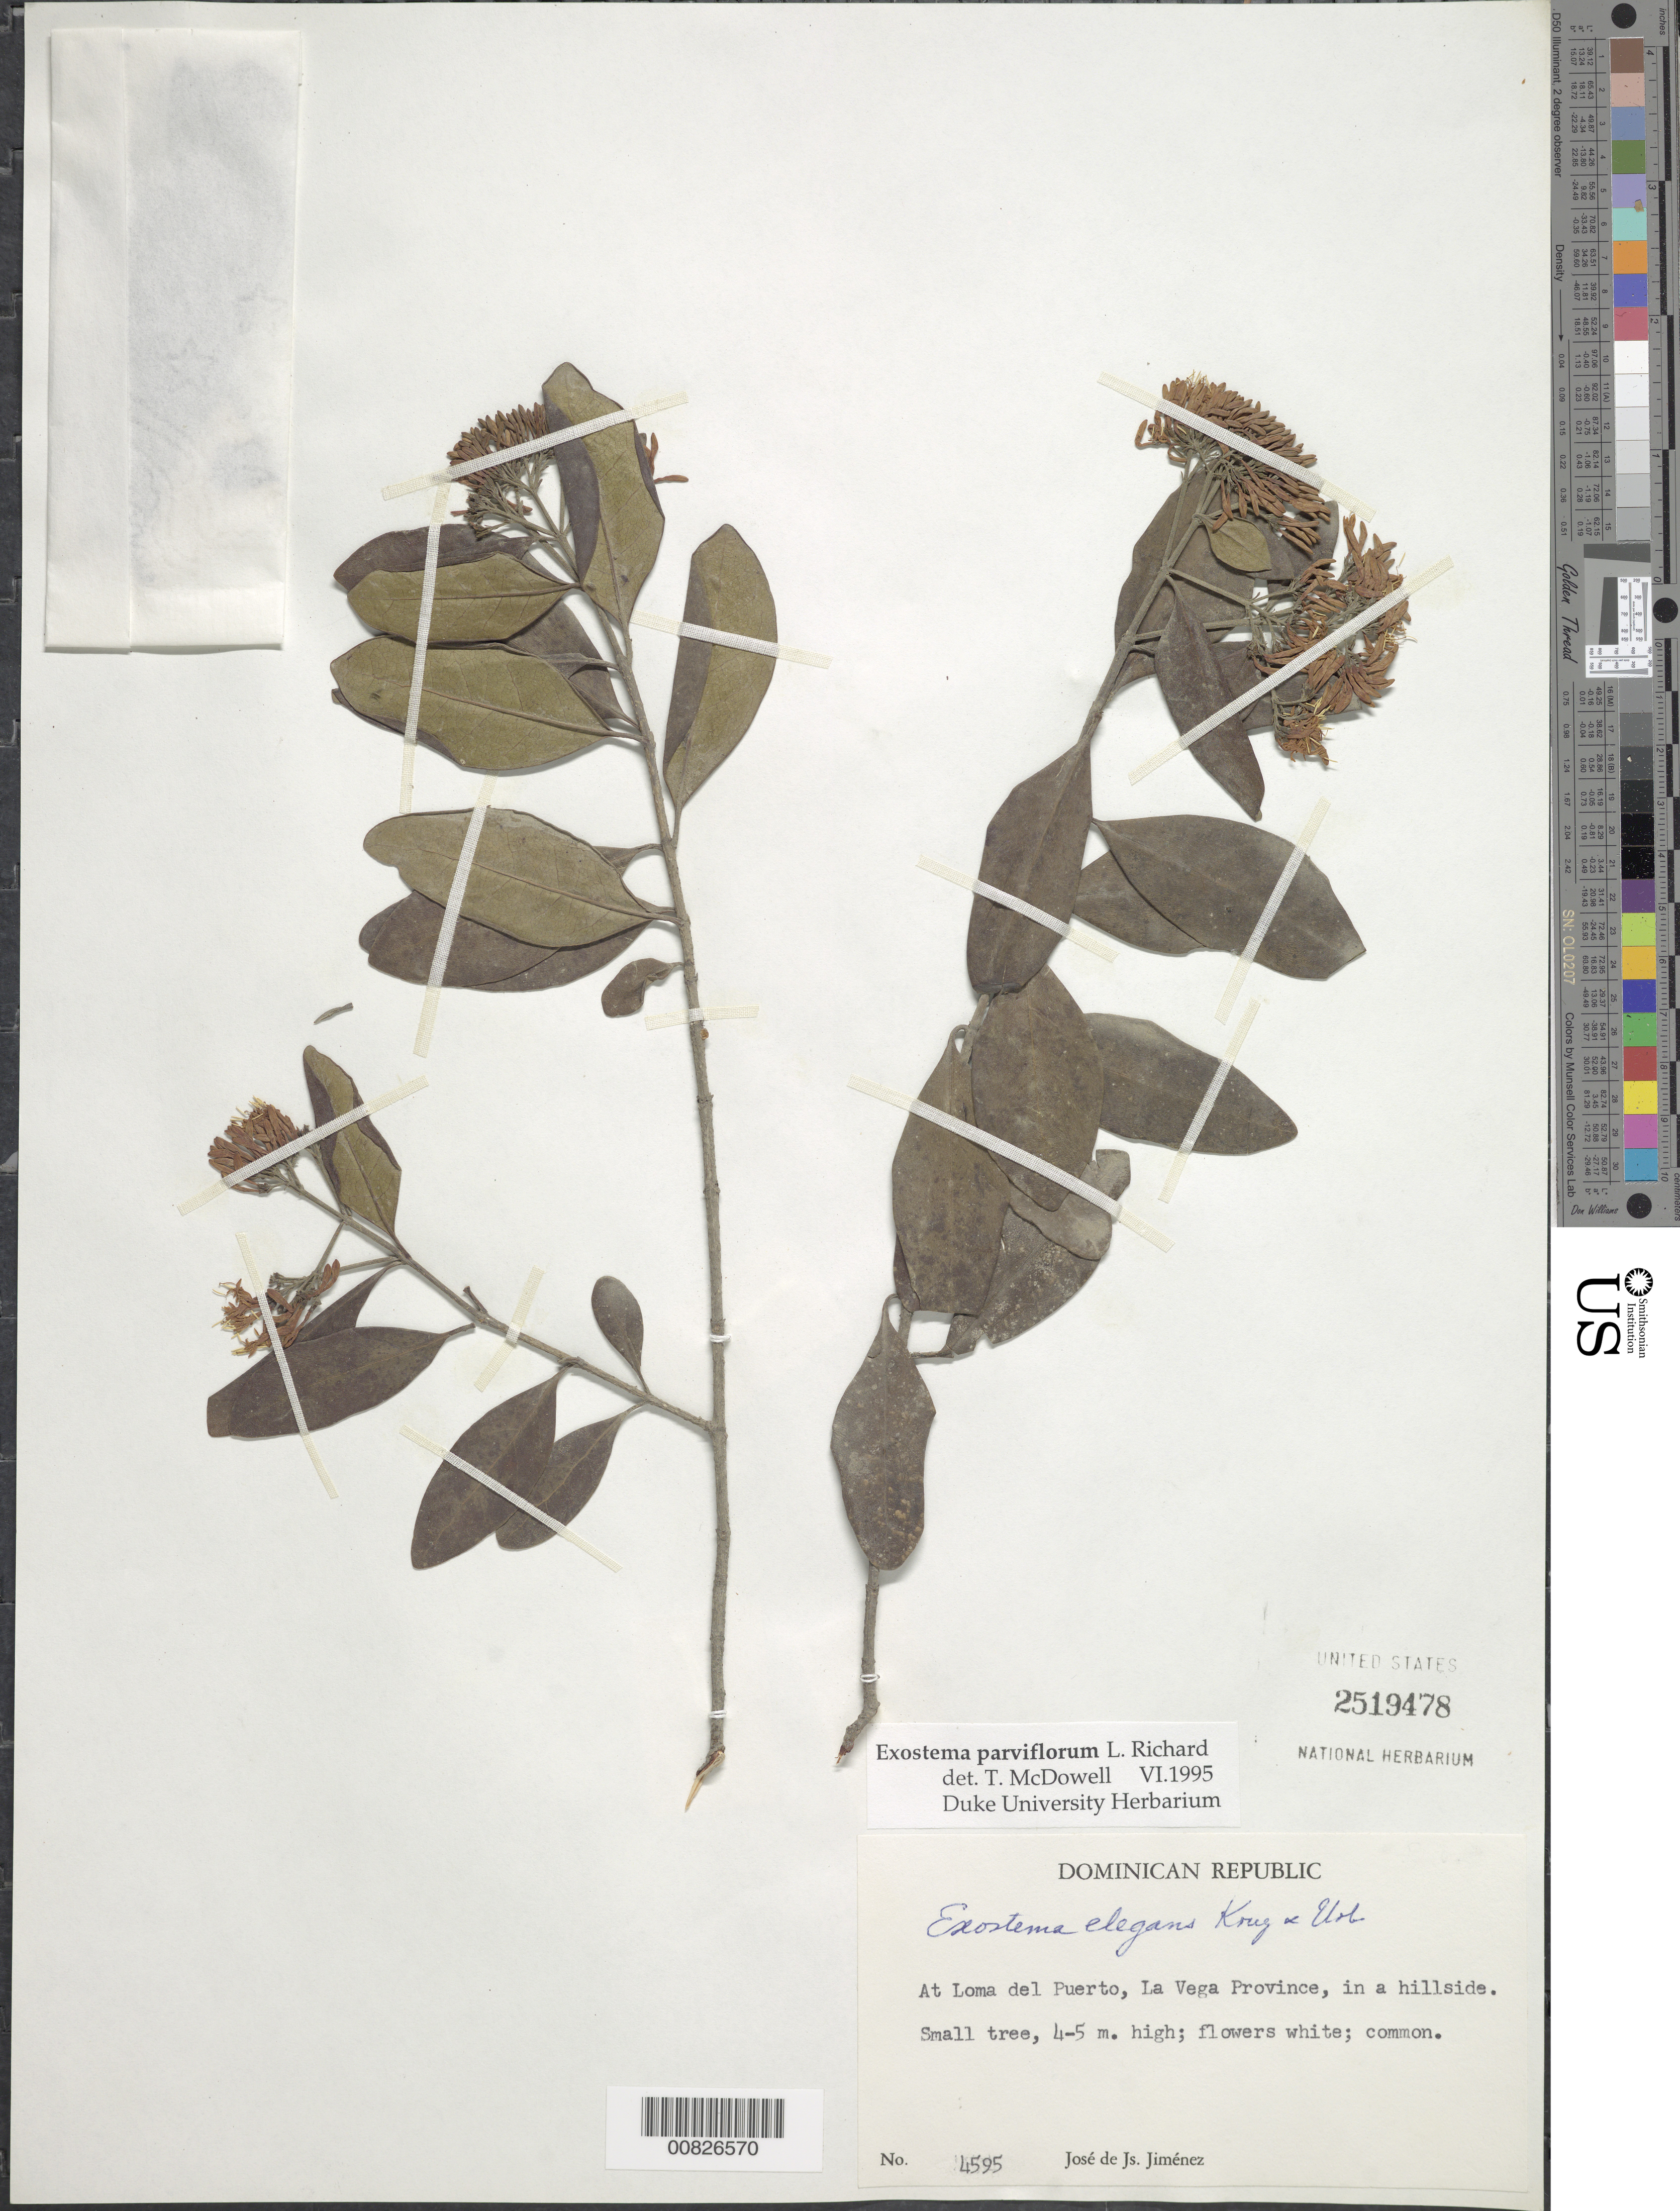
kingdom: Plantae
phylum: Tracheophyta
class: Magnoliopsida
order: Gentianales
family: Rubiaceae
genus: Exostema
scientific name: Exostema parviflorum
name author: A. Rich. ex Humb. & Bonpl.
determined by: McDowell, T.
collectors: J. J. Jiménez Almonte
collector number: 4595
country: Dominican Republic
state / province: La Vega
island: Hispaniola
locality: At Loma del Puerto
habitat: On a hillside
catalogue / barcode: US 2519478